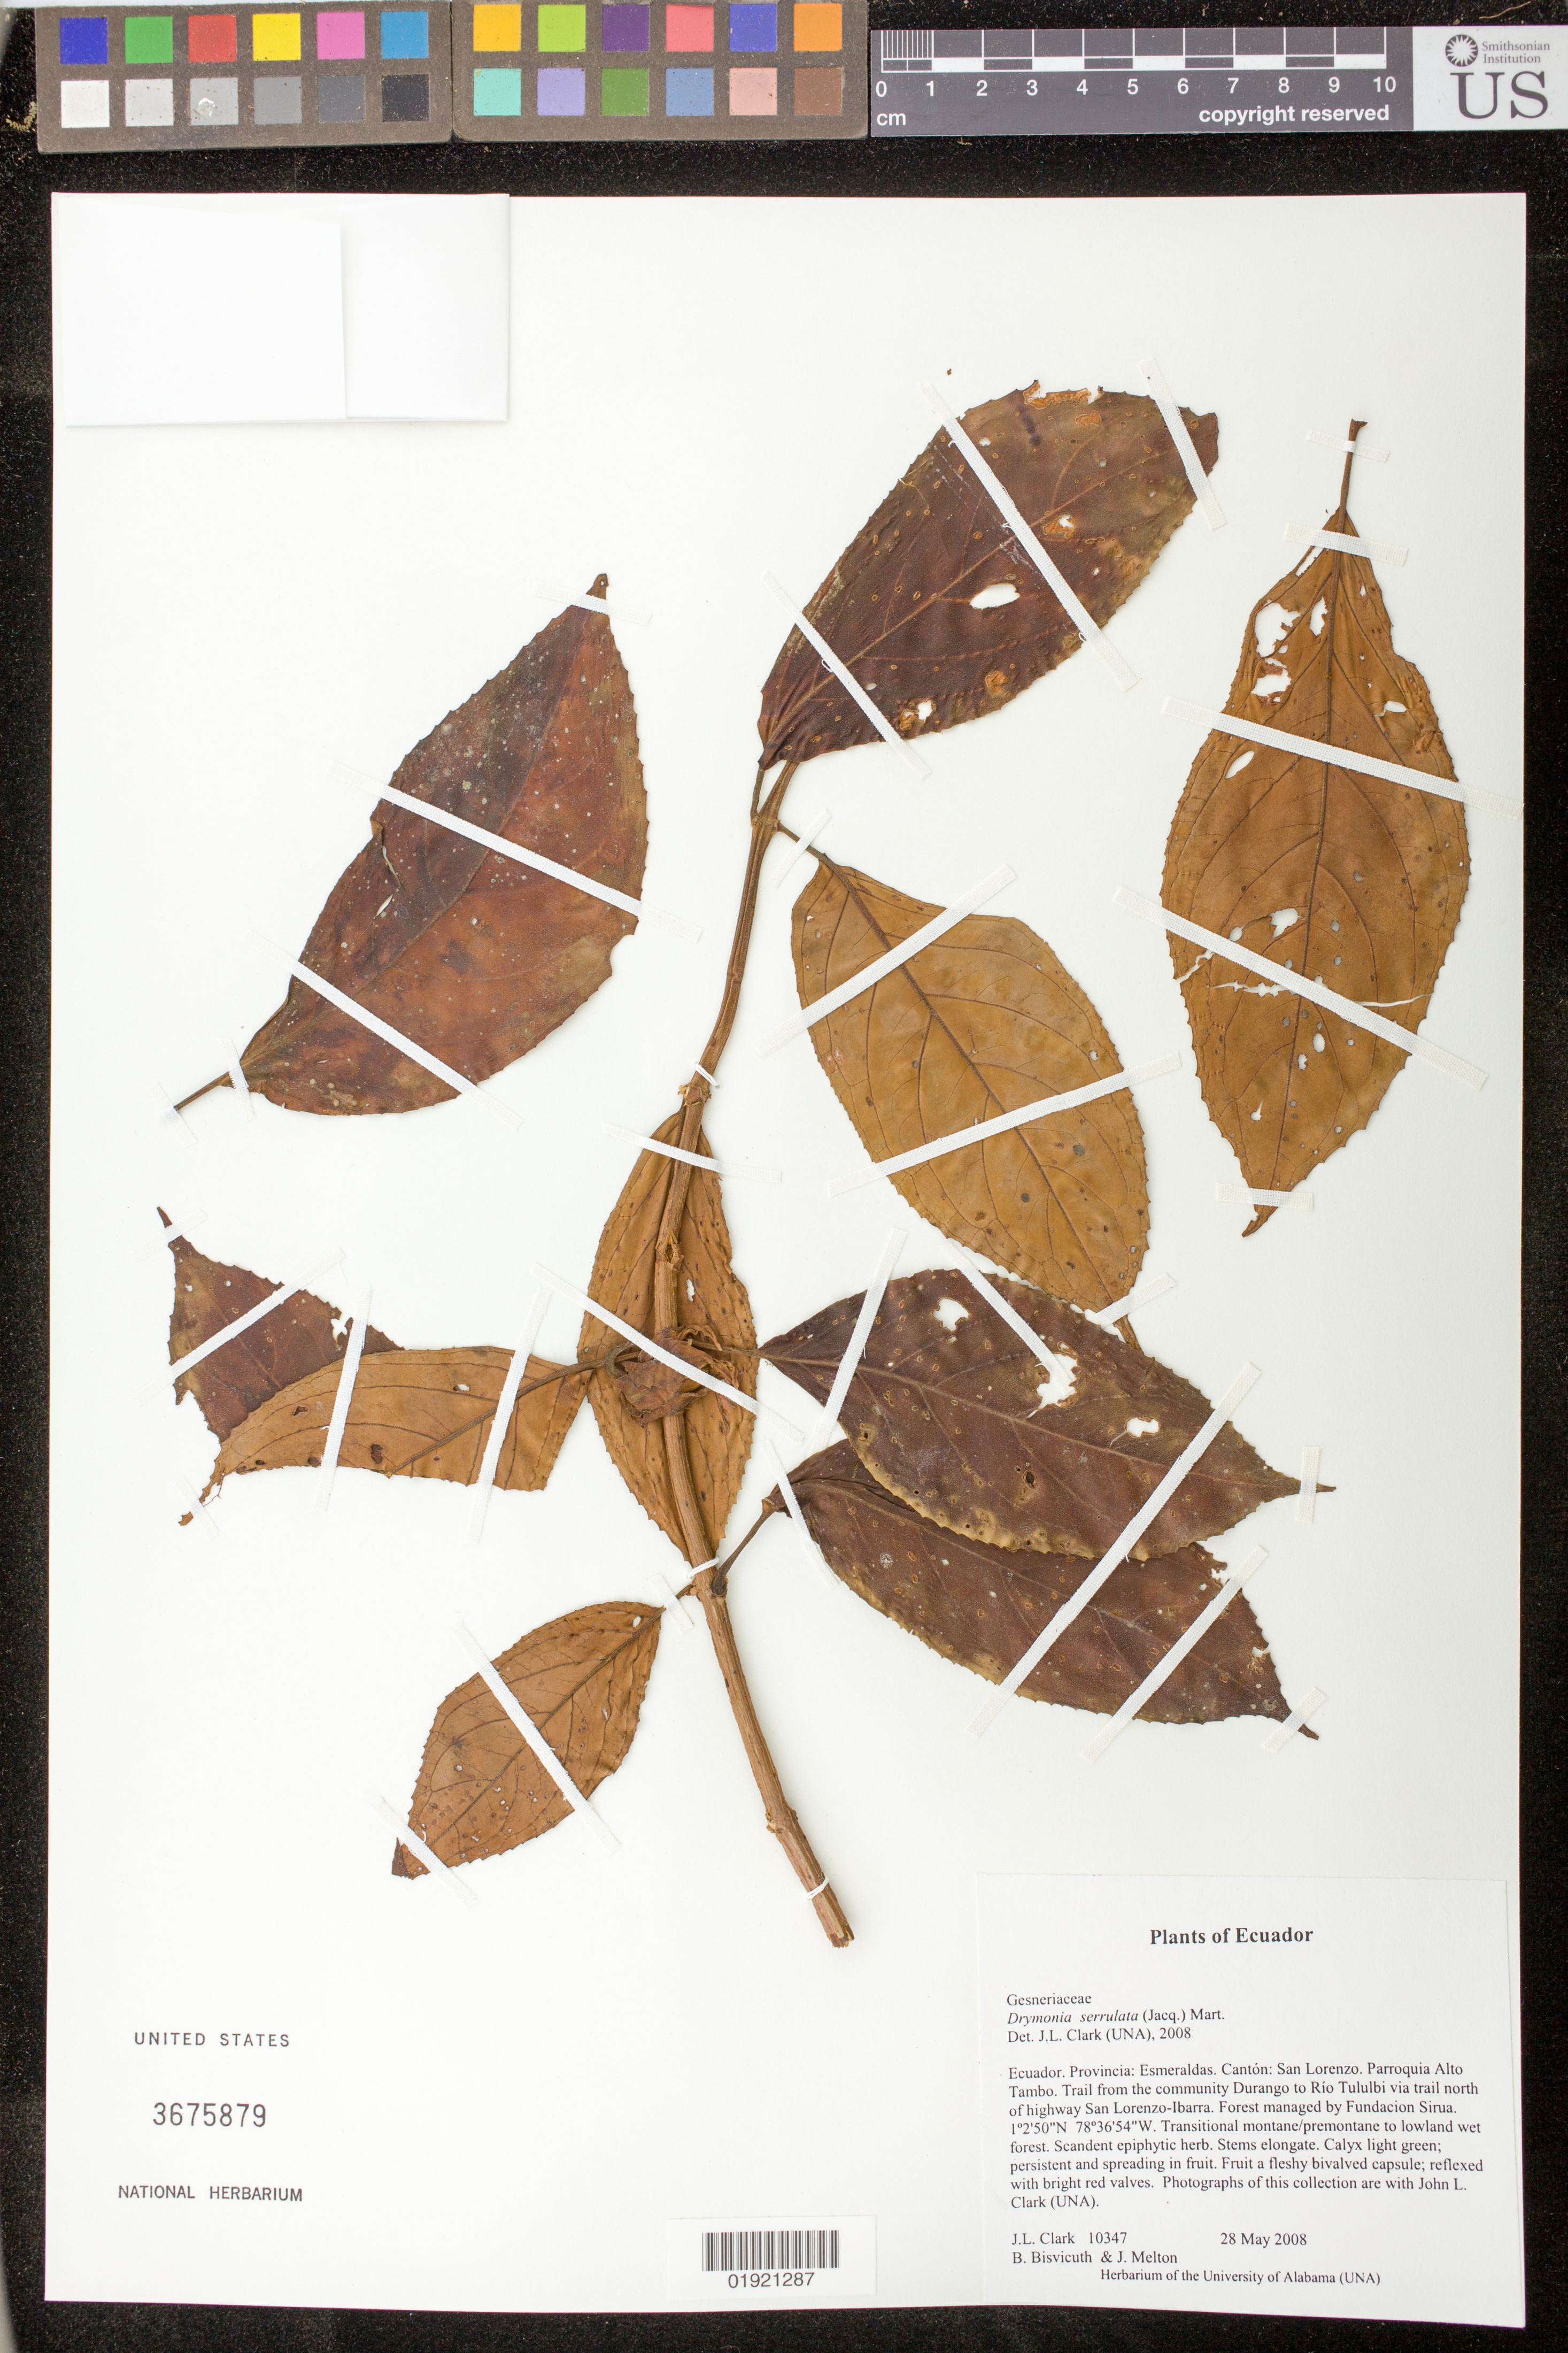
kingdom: Plantae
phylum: Tracheophyta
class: Magnoliopsida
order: Lamiales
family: Gesneriaceae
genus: Drymonia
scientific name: Drymonia serrulata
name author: (Jacq.) Mart.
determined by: Clark, J. L.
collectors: J. L. Clark, B. Bisvicuth & J. Melton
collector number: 10347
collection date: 2008-05-28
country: Ecuador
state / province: Esmeraldas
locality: Canton: San Lorenzo. Parroquia Alto Tambo. Trail from the community Durango to Rio Tululbi via trail north of highway San Lorenzo-Ibarra. Forest managed by Fundacion Sirua.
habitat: Transitional montane/premontane to lowland wet forest.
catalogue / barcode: US 3675879